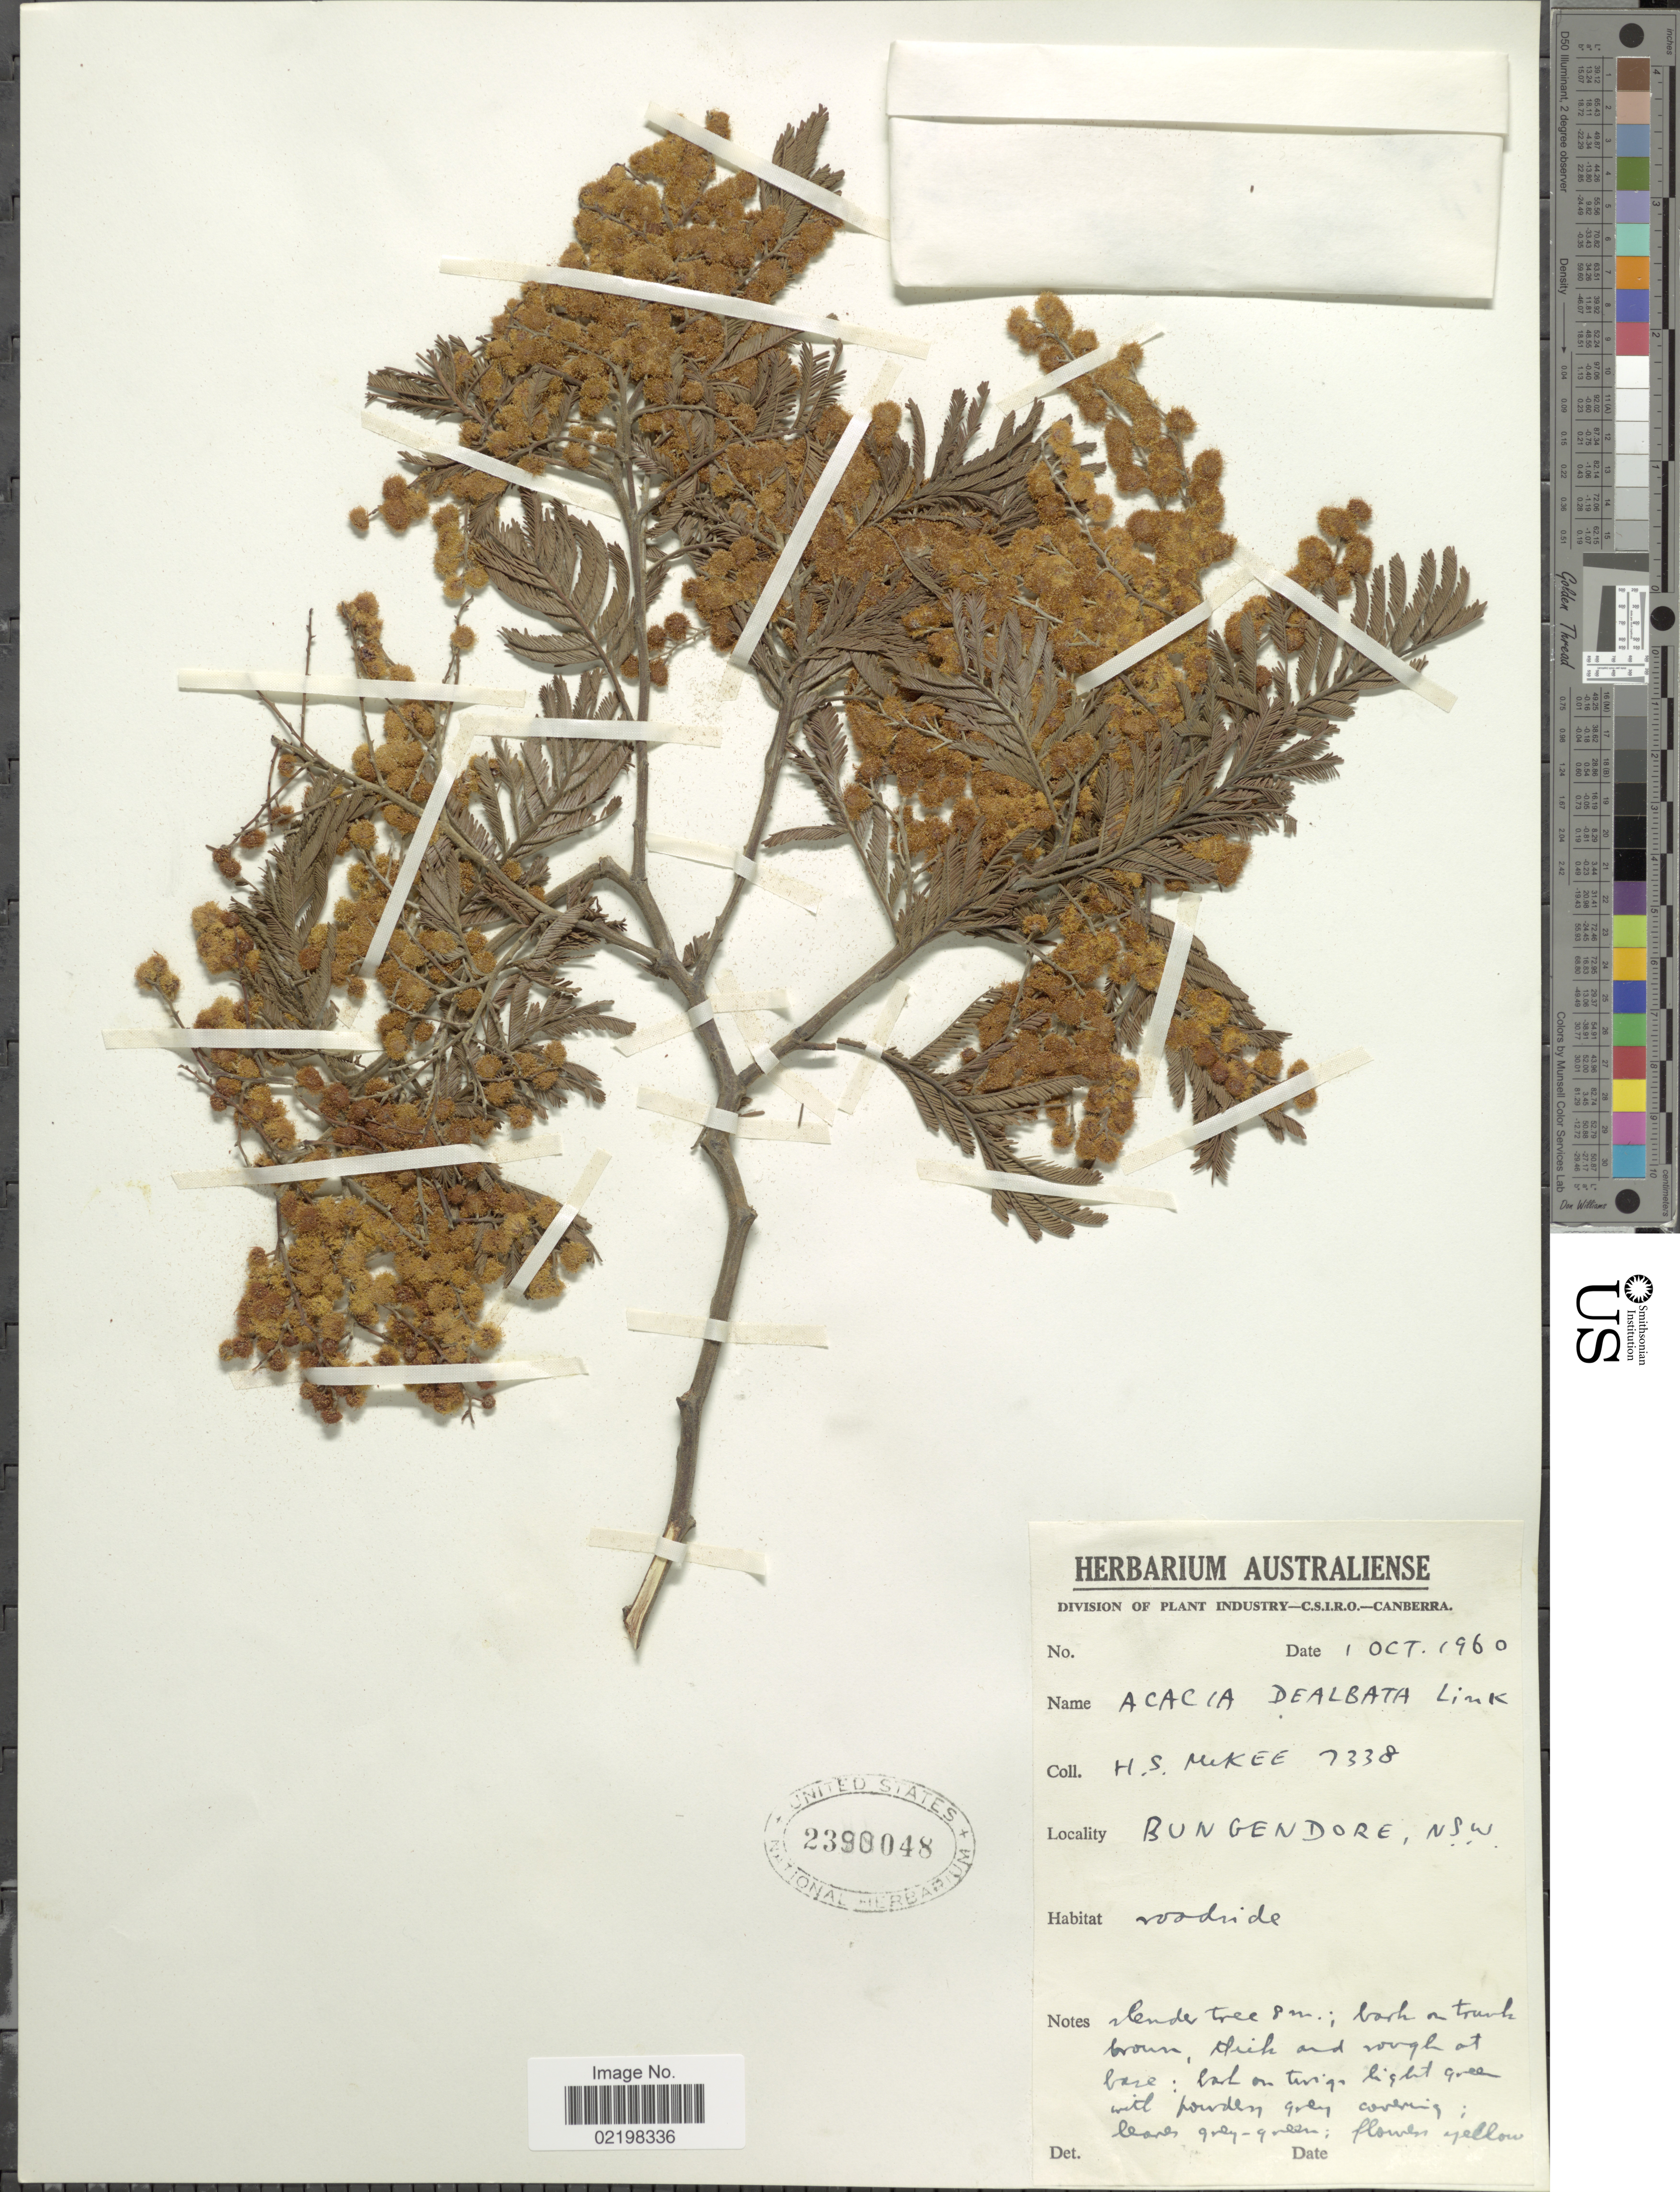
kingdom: Plantae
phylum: Tracheophyta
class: Magnoliopsida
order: Fabales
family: Fabaceae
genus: Acacia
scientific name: Acacia decurrens var. dealbata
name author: (Link) Maiden ex F. Muell.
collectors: H. S. McKee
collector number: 7338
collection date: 1960-10-01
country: Australia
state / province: New South Wales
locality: Bungendore,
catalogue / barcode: US 2390048